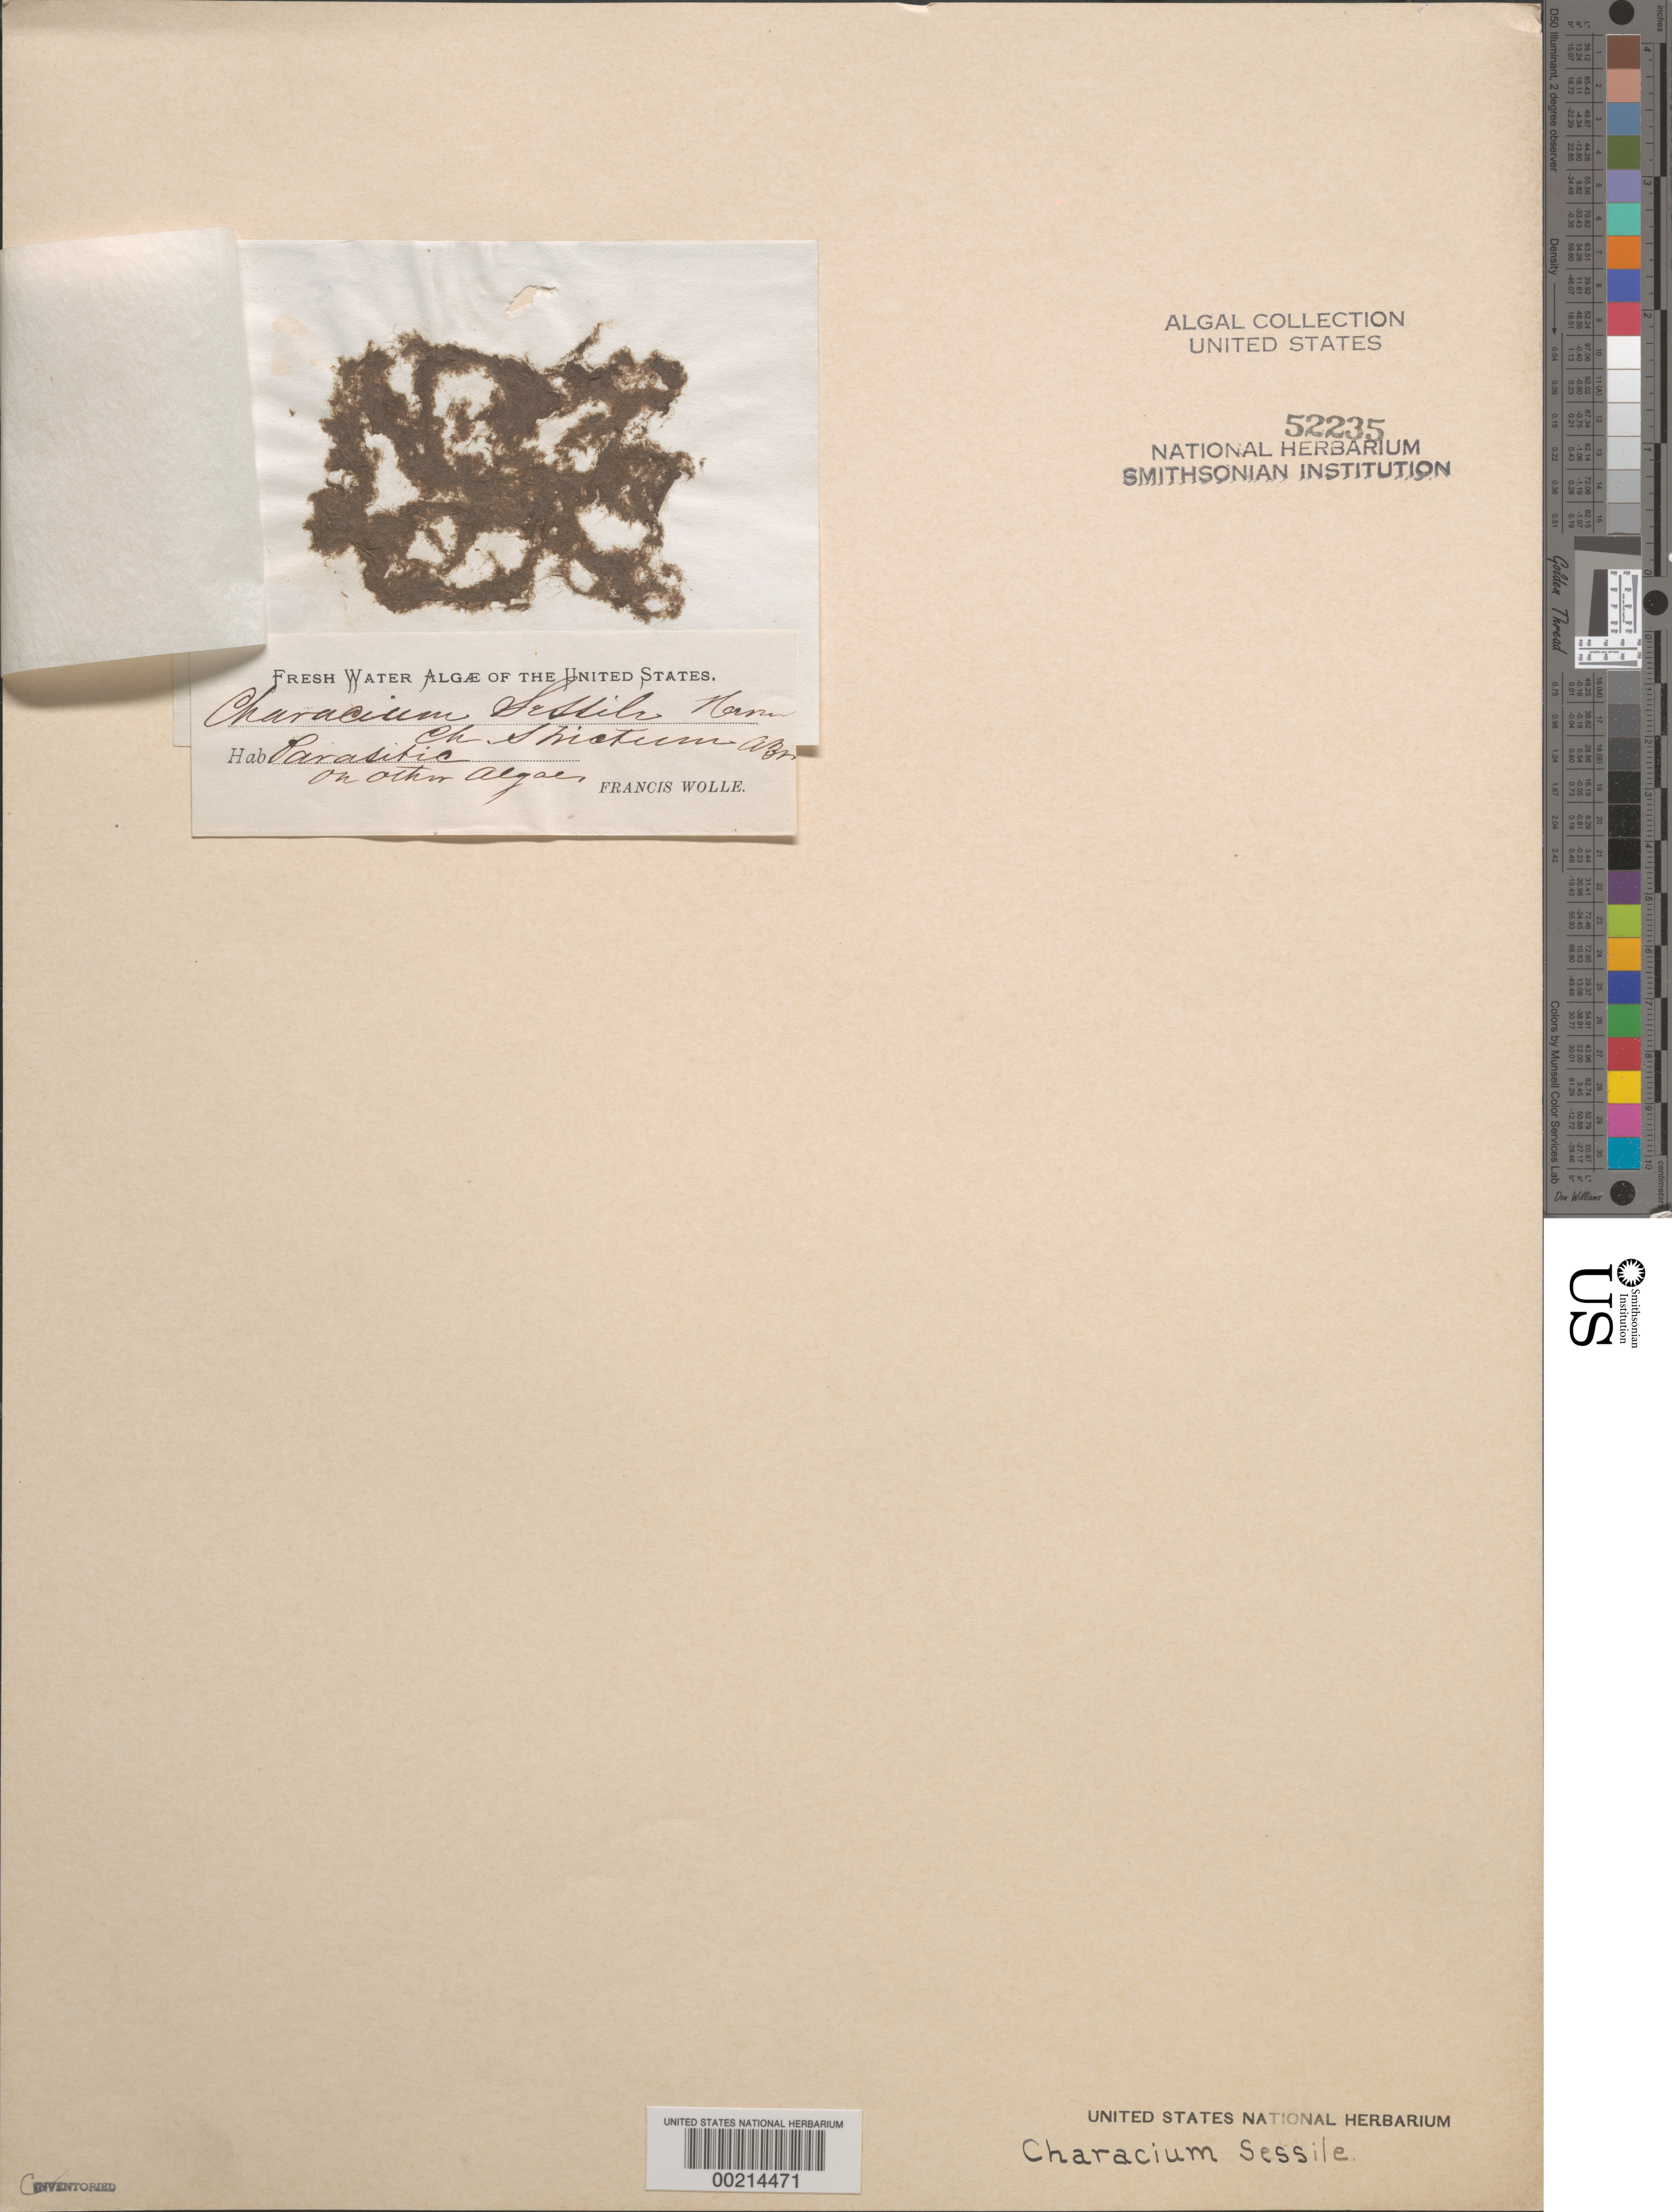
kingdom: Plantae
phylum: Chlorophyta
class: Chlorophyceae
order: Sphaeropleales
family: Characiaceae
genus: Characium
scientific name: Characium sessile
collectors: F. Wolle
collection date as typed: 18--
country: United States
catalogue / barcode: US 52235